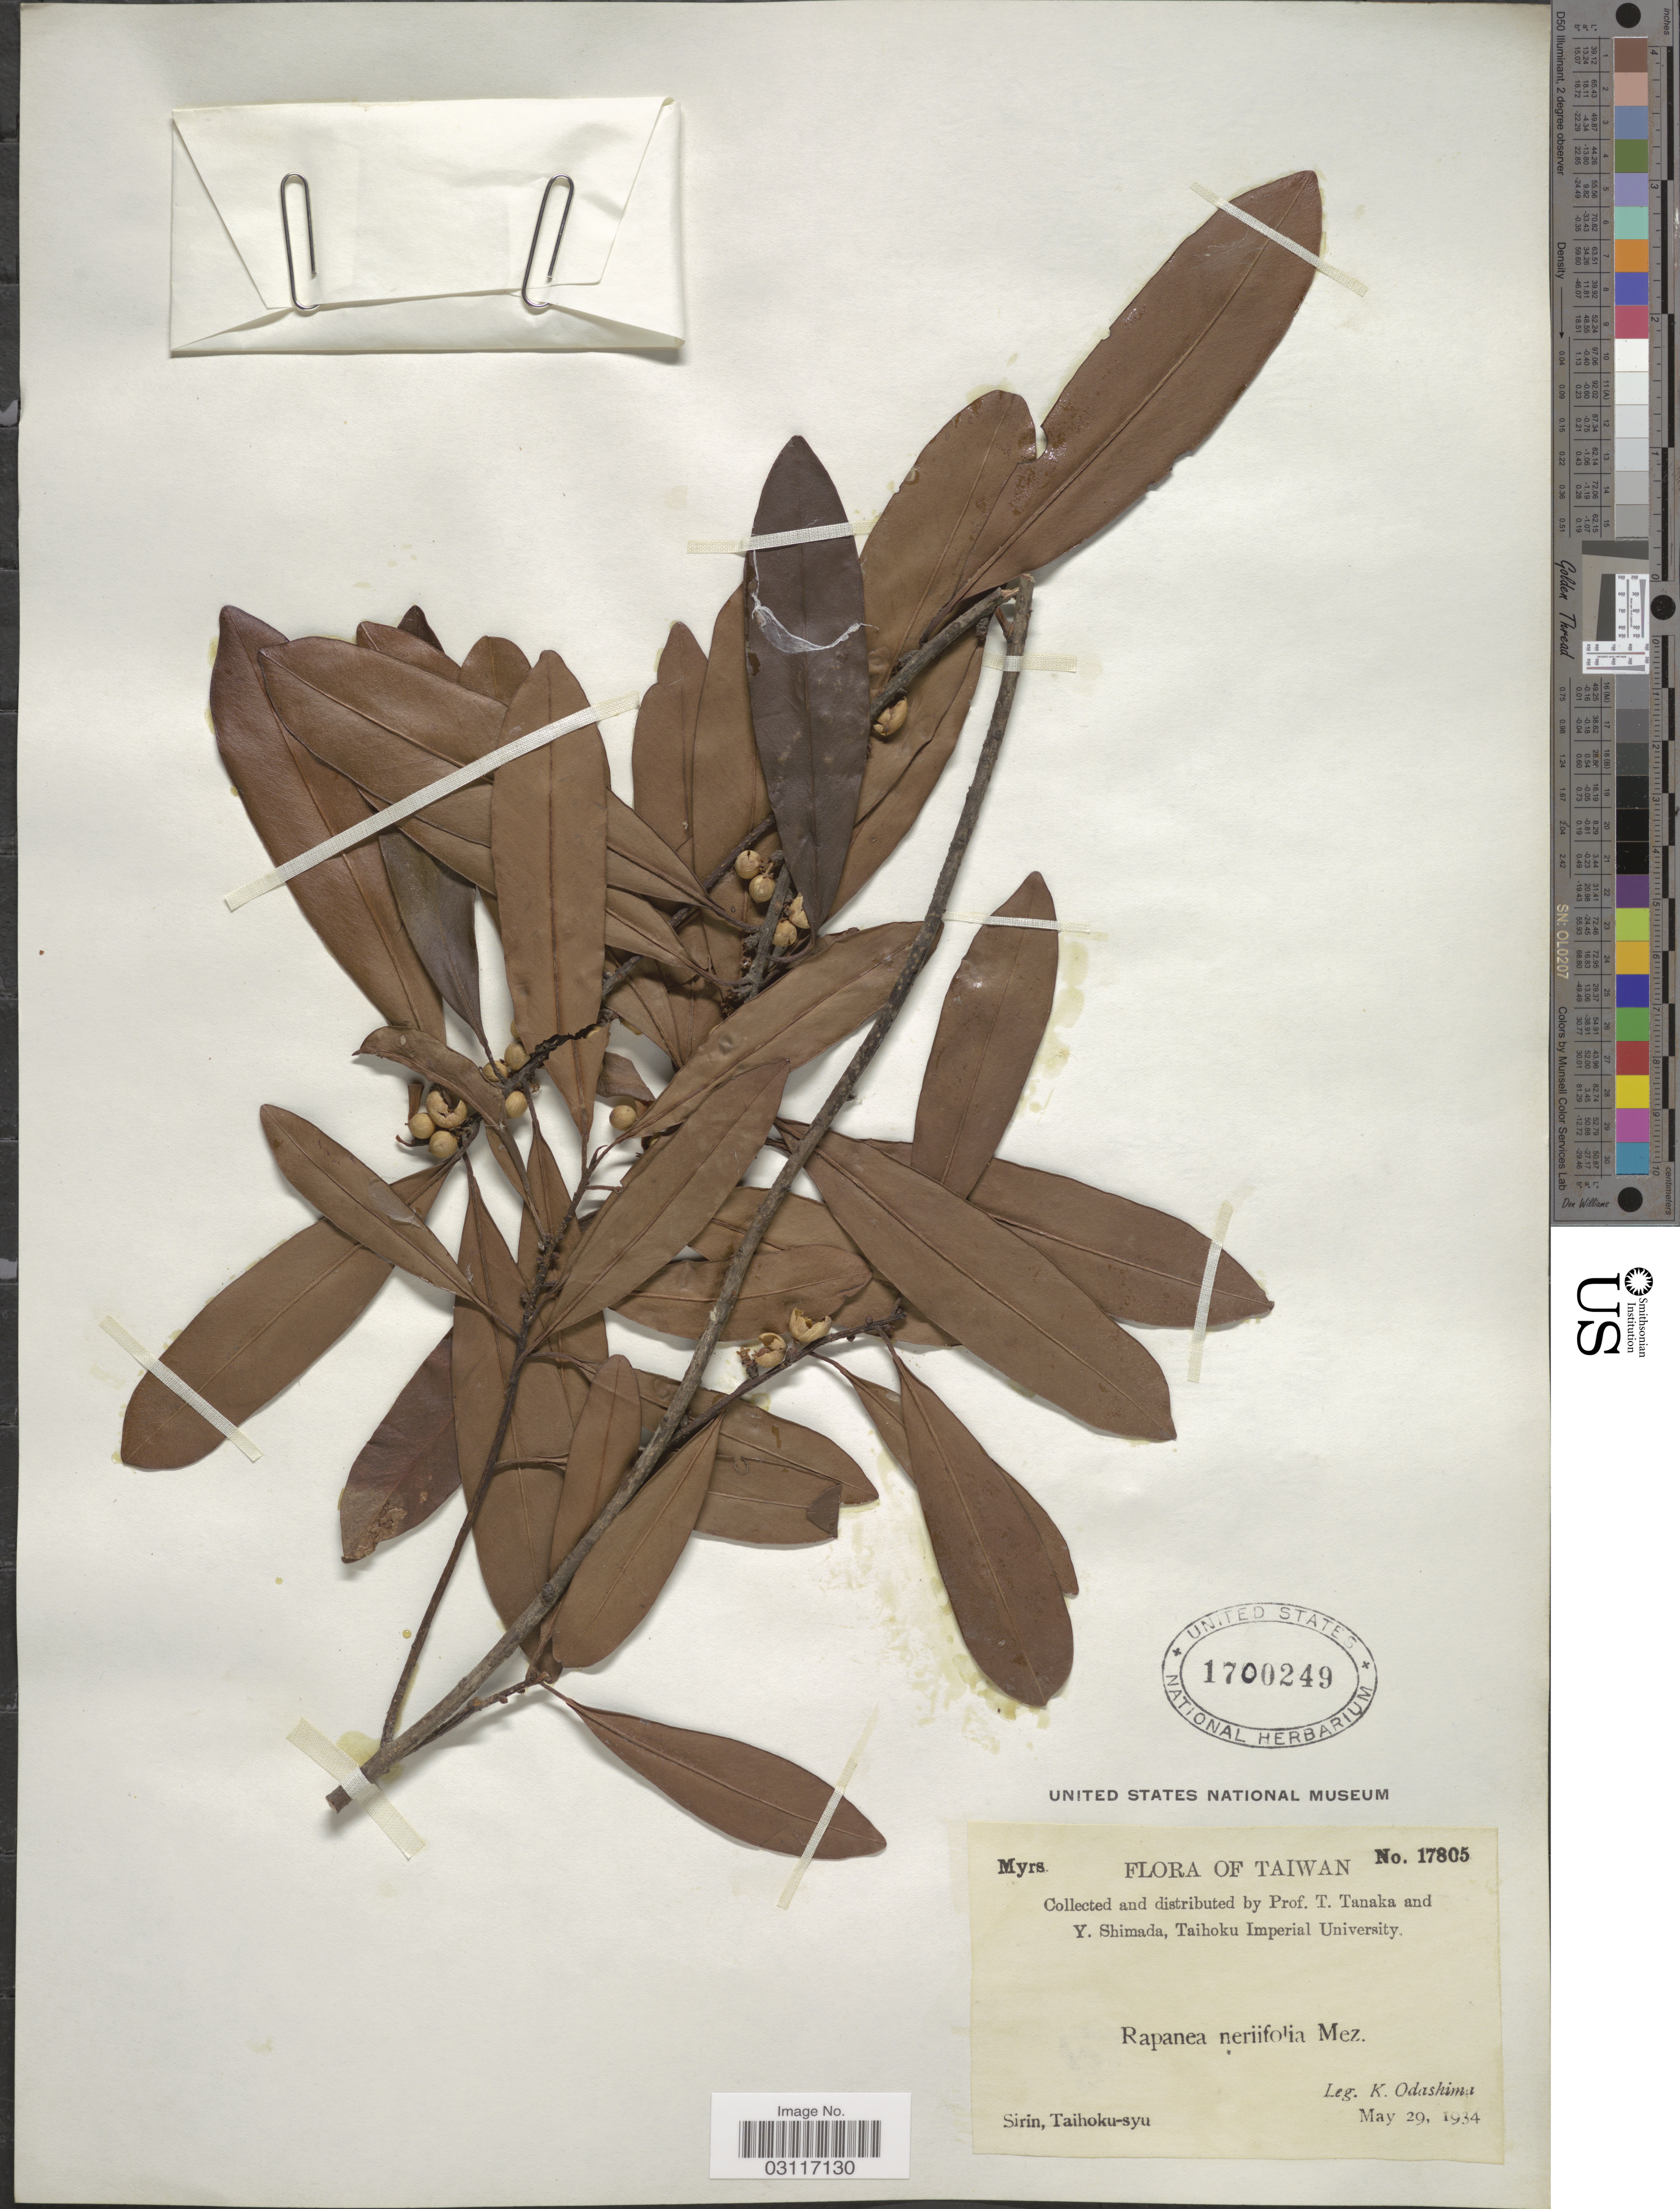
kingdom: Plantae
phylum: Tracheophyta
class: Magnoliopsida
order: Ericales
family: Primulaceae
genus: Myrsine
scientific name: Myrsine seguinii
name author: H. Lév.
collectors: K. Odashima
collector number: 17805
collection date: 1934-05-29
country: Taiwan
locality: Sirin, Taihoku-syu.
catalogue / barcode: US 1700249